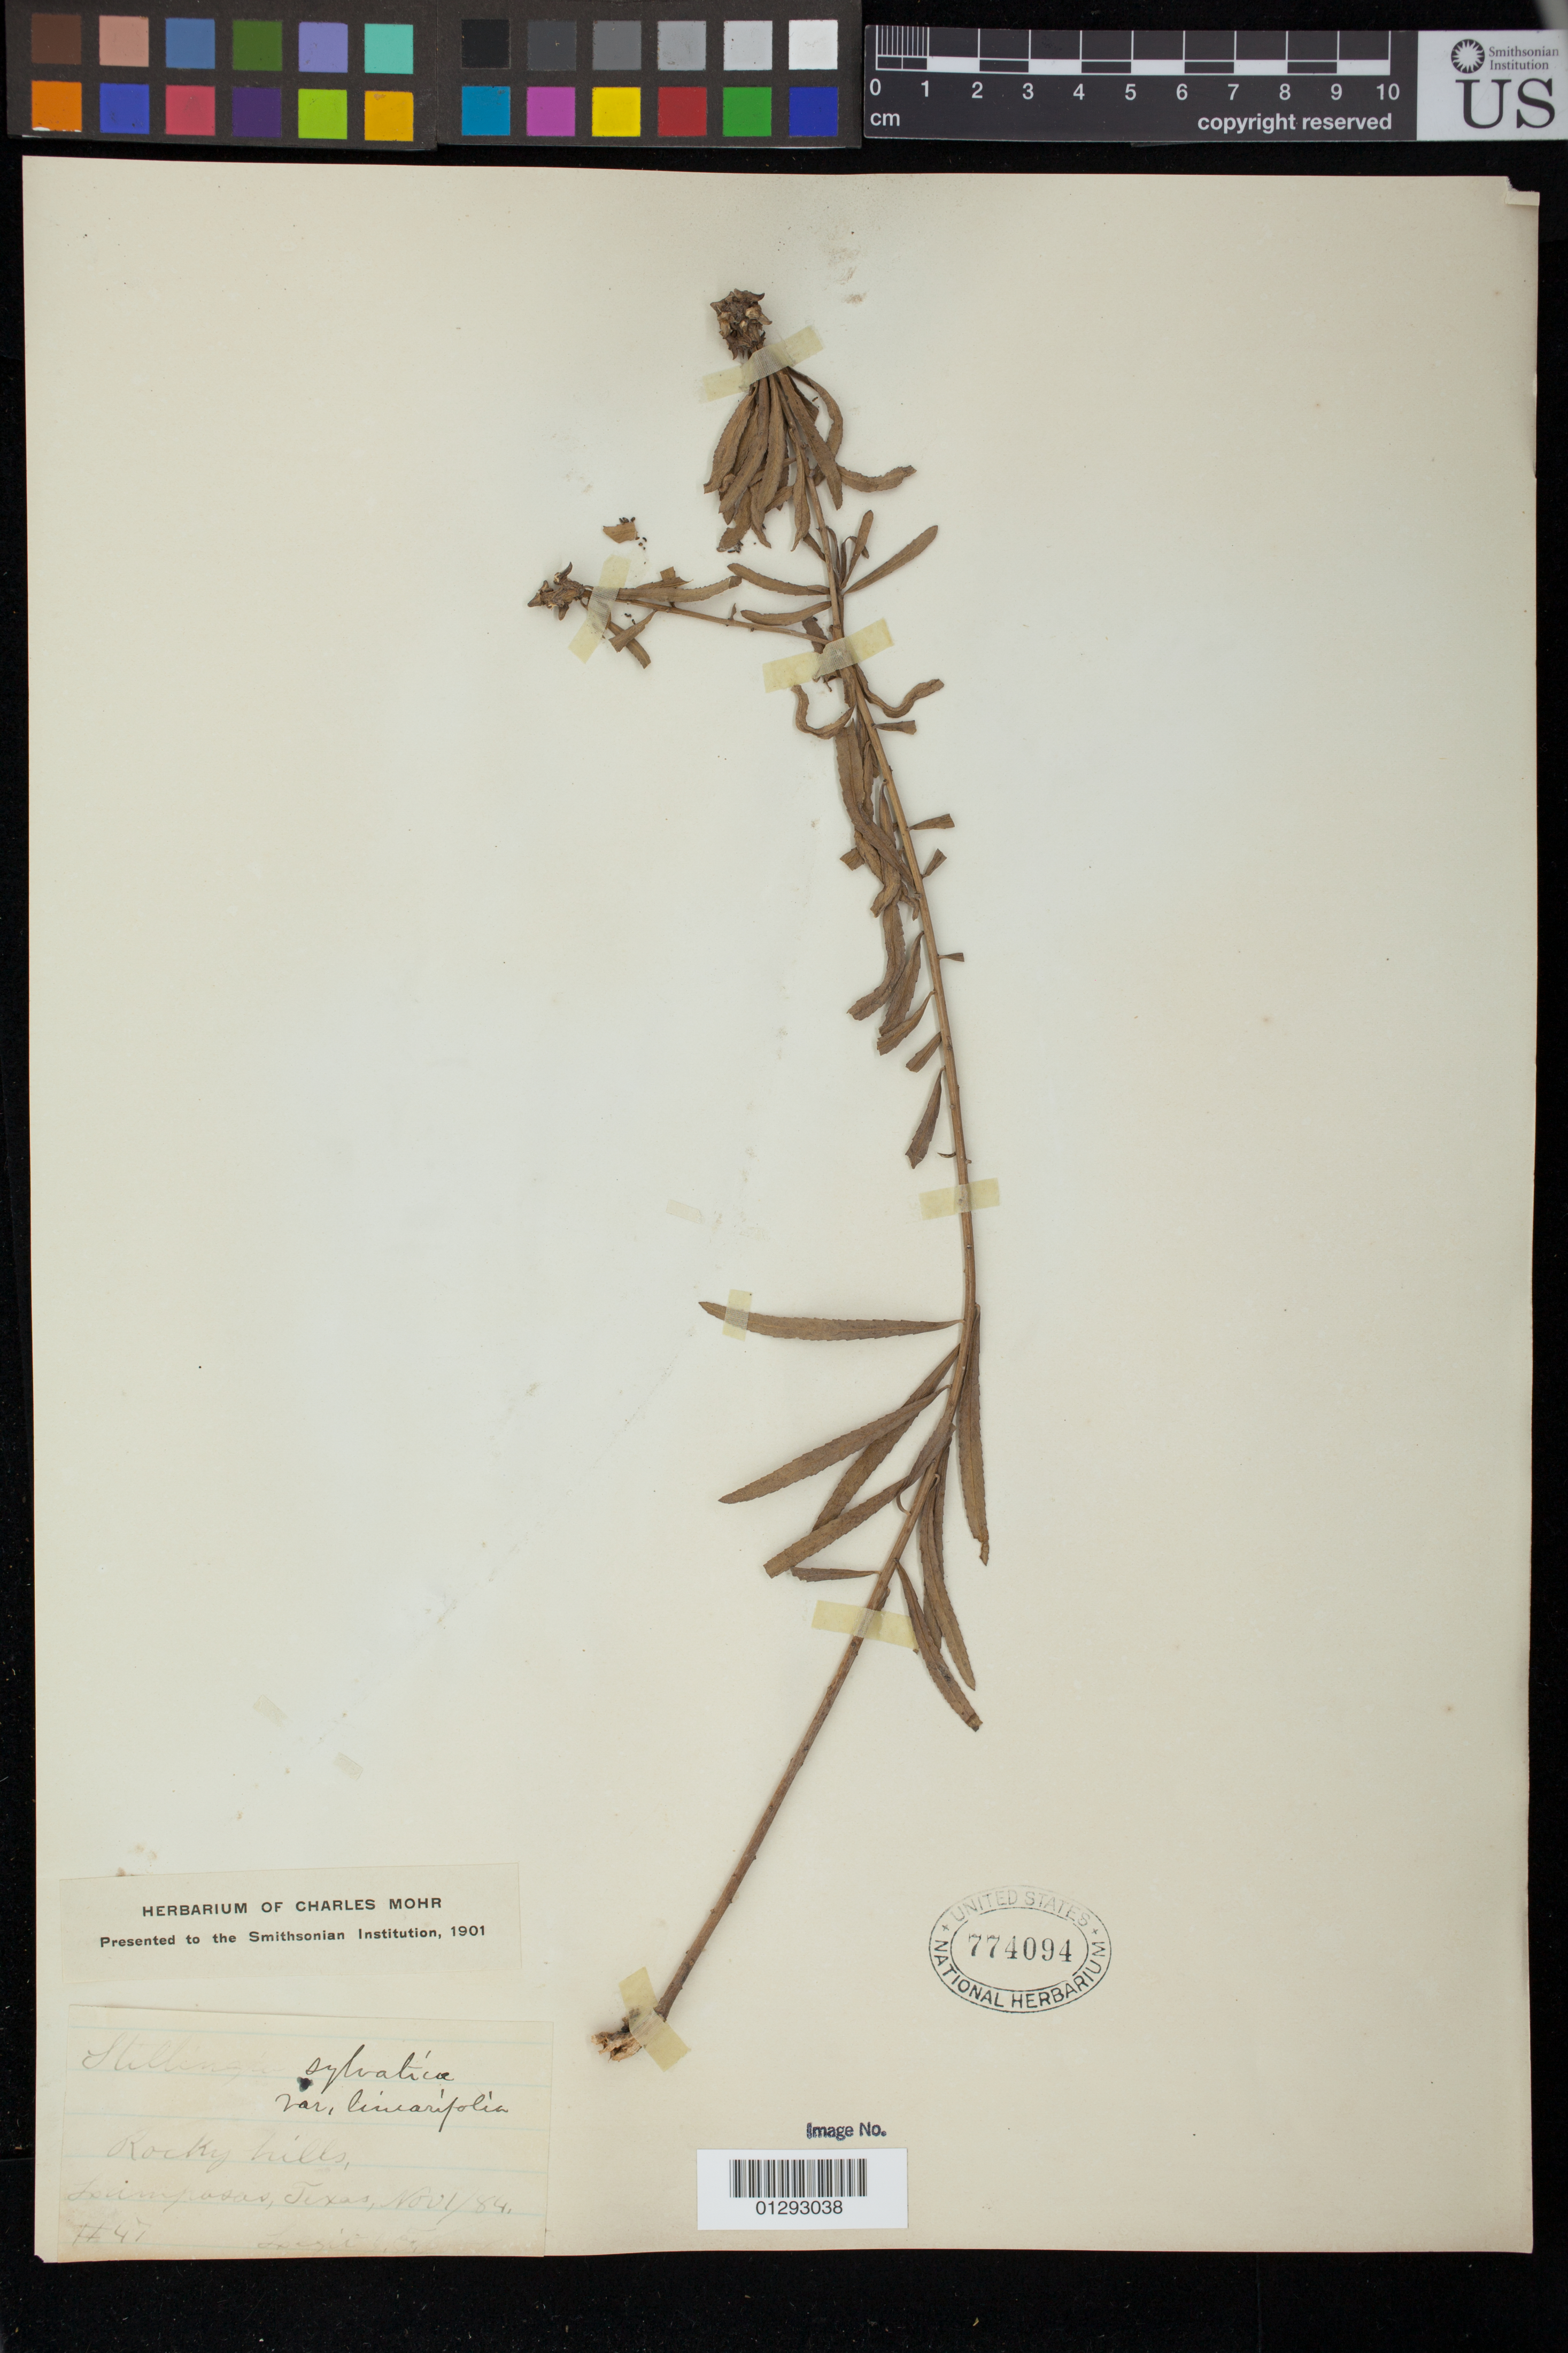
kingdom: Plantae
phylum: Tracheophyta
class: Magnoliopsida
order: Malpighiales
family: Euphorbiaceae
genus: Stillingia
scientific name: Stillingia texana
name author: I.M. Johnst.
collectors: Mohr, C. T. (herbarium)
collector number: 47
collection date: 1884-11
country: United States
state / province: Texas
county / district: Lampasas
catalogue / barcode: US 774094